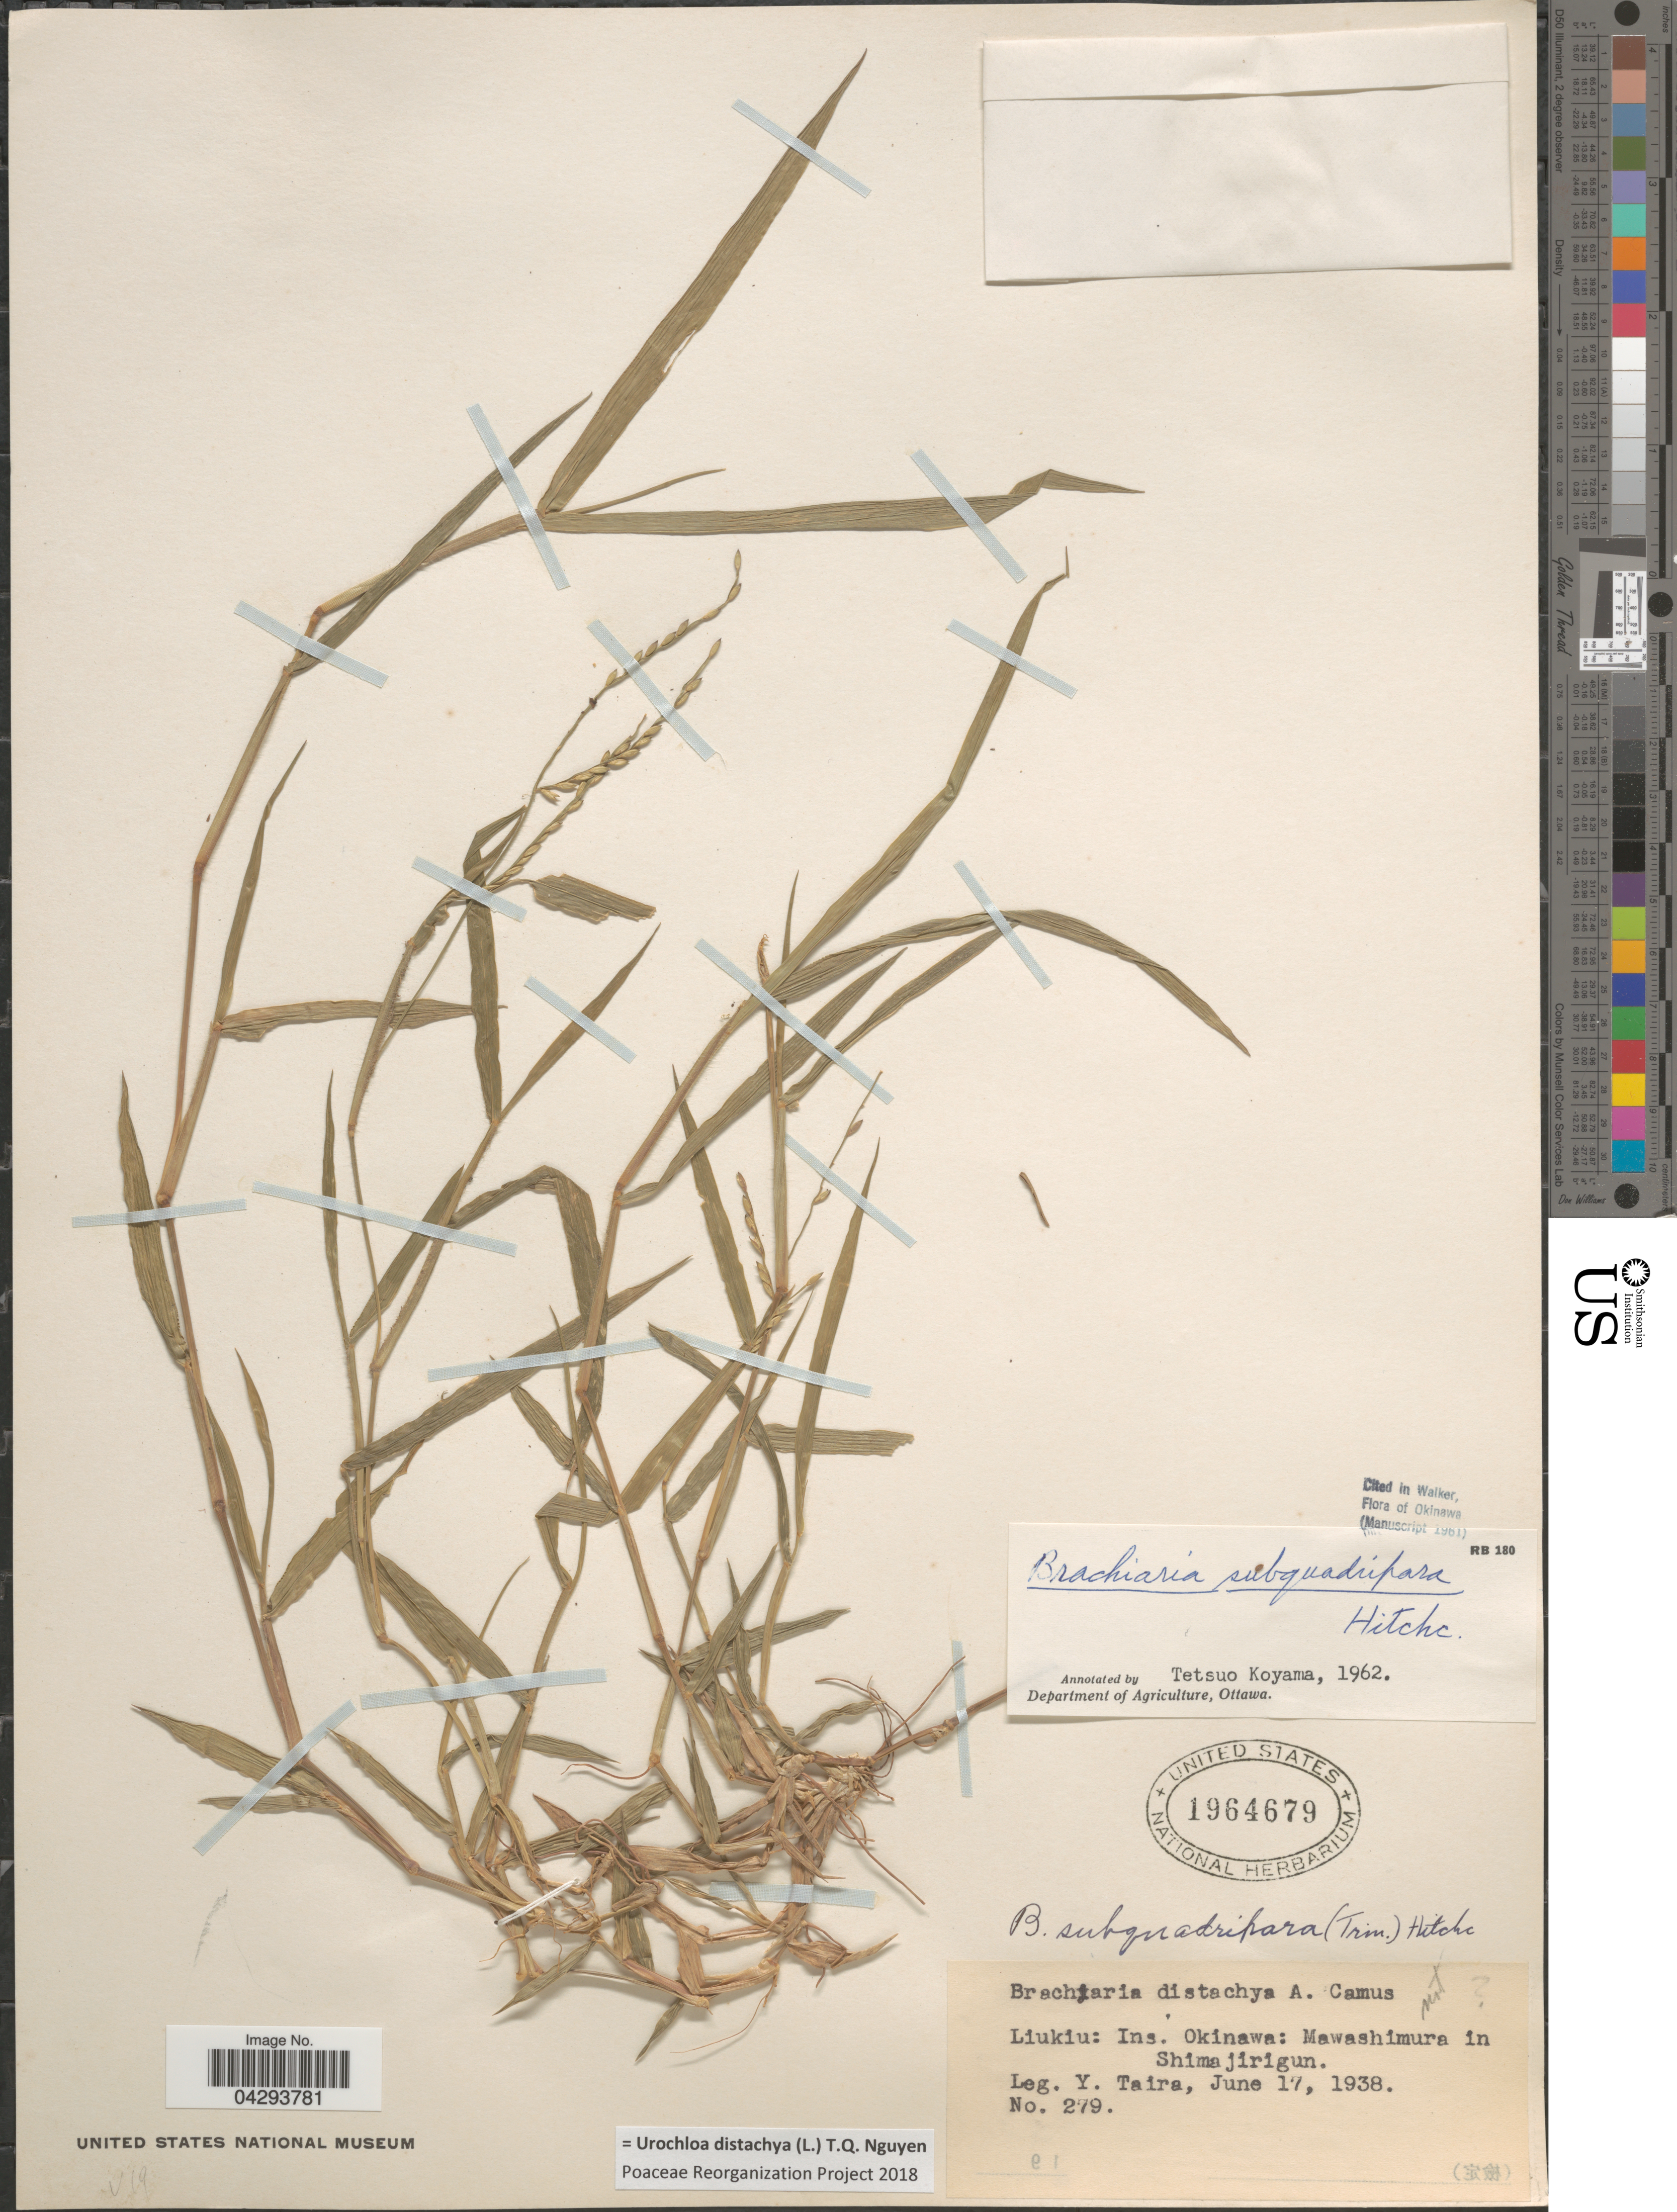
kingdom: Plantae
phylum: Tracheophyta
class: Liliopsida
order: Poales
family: Poaceae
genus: Urochloa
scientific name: Urochloa distachya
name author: (L.) T.Q. Nguyen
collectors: Y. Taira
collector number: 279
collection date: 1938-06-17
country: Japan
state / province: Okinawa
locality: Liukiu: Ins. Okinawa: Mawashimura in Shimajirigun.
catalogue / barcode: US 1964679